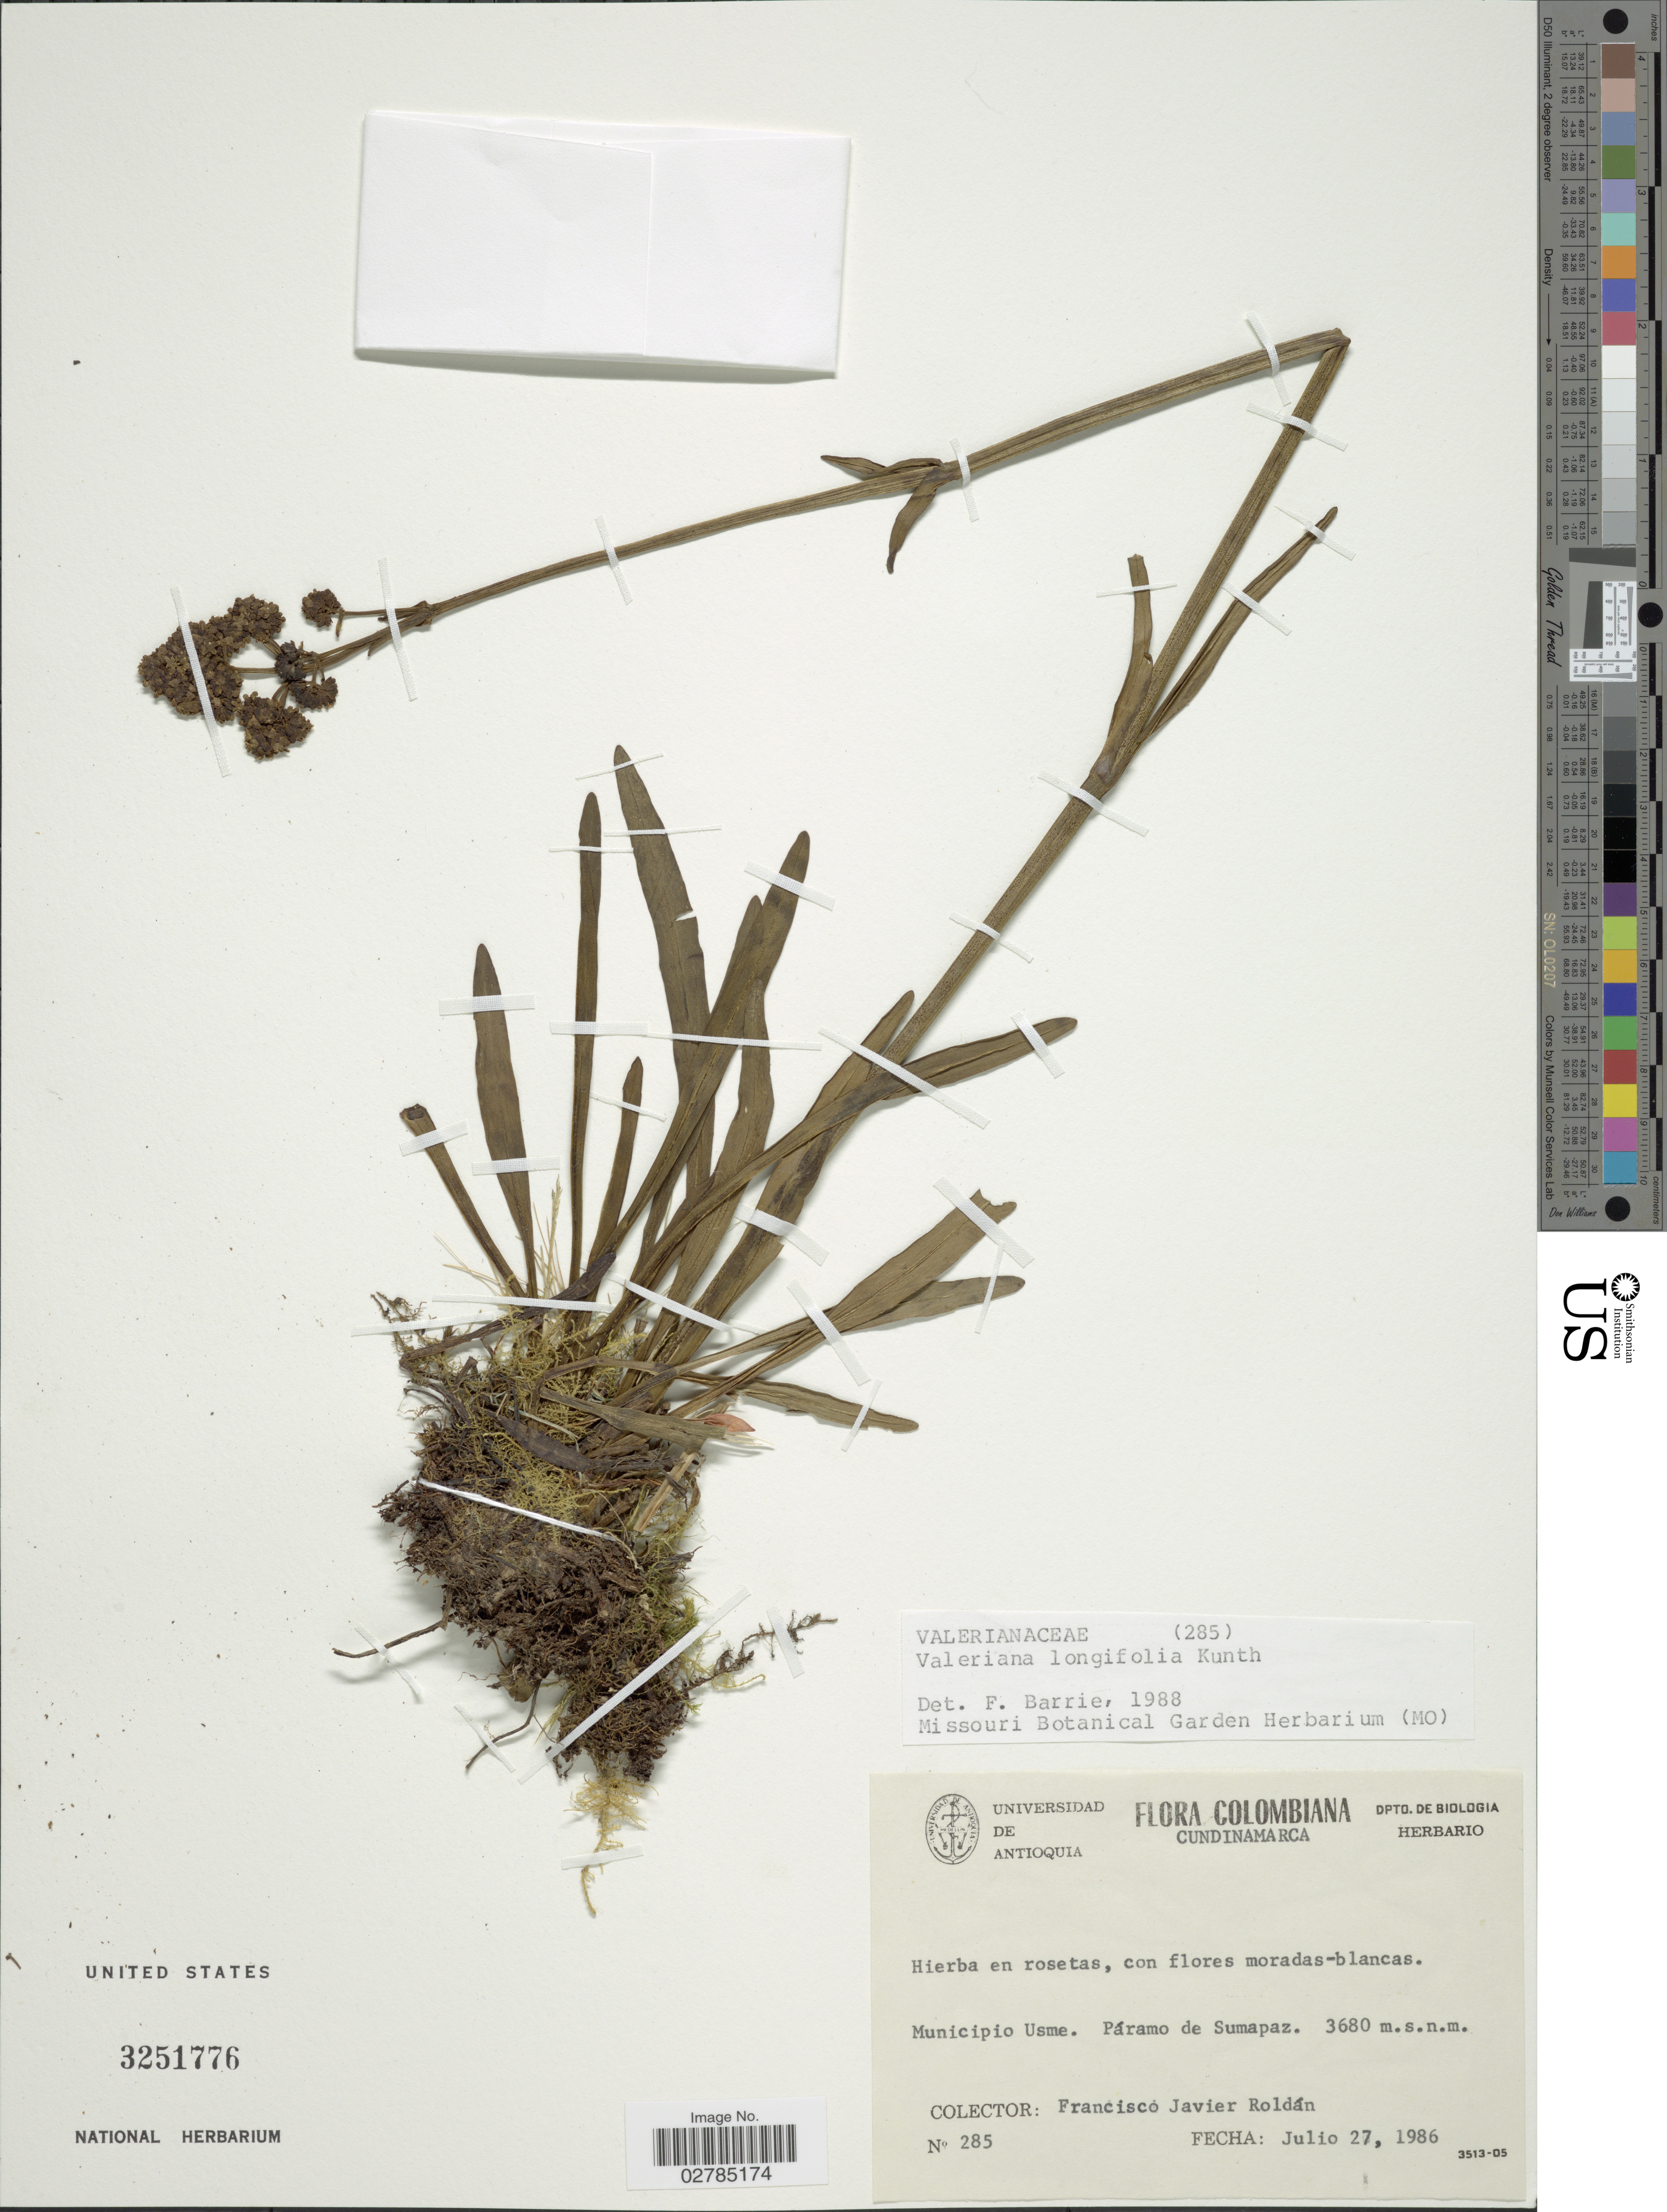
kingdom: Plantae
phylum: Tracheophyta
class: Magnoliopsida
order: Dipsacales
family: Caprifoliaceae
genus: Valeriana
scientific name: Valeriana pilosa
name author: Ruiz & Pav.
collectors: F. J. Roldán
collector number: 285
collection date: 1986-07-27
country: Colombia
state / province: Cundinamarca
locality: Municipio Usme, Páramo de Sumapaz.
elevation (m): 3680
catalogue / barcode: US 3251776